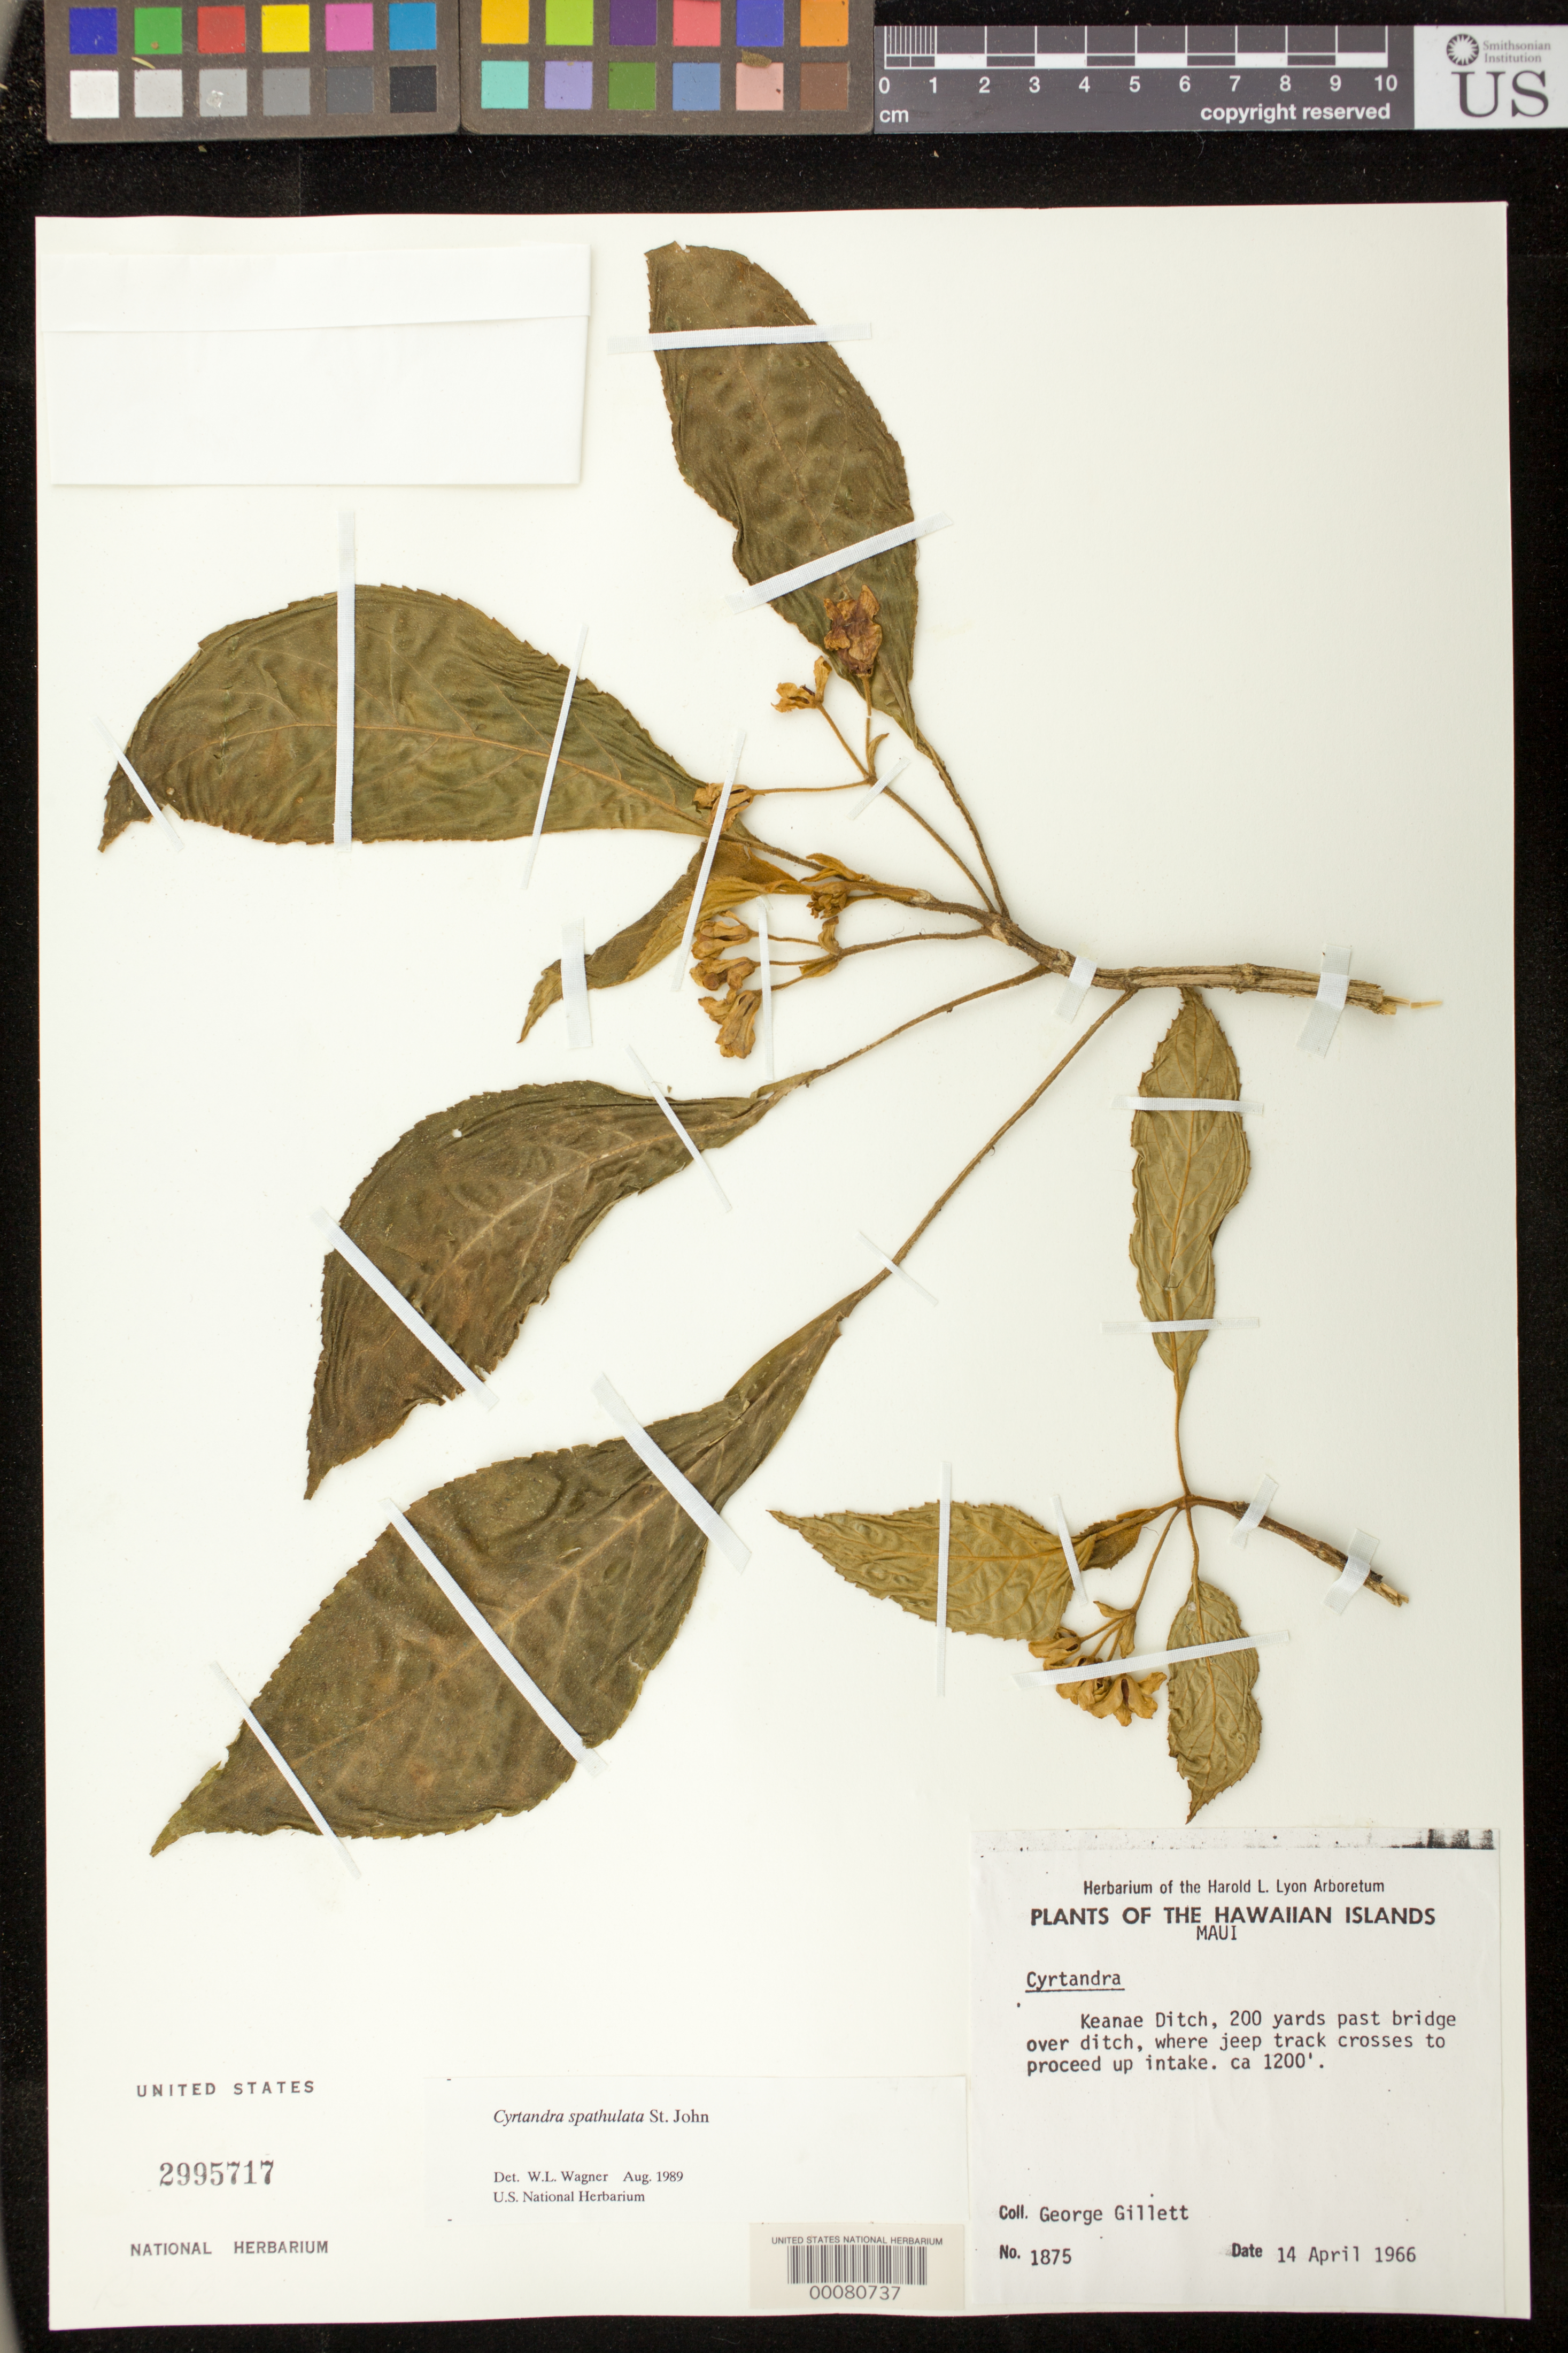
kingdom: Plantae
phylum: Tracheophyta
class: Magnoliopsida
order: Lamiales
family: Gesneriaceae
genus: Cyrtandra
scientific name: Cyrtandra spathulata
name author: H. St. John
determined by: Wagner, W. L., (BOT), Smithsonian Institution - National Museum of Natural History (UNITED STATES)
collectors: G. Gillett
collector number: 1875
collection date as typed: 14 Apr 1966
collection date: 1966-04-14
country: United States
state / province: Hawaii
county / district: Maui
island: Maui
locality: Keanae ditch, 200 yds past bridge over ditch, where jeep track crosses to proceed up intake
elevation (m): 366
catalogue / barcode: US 2995717